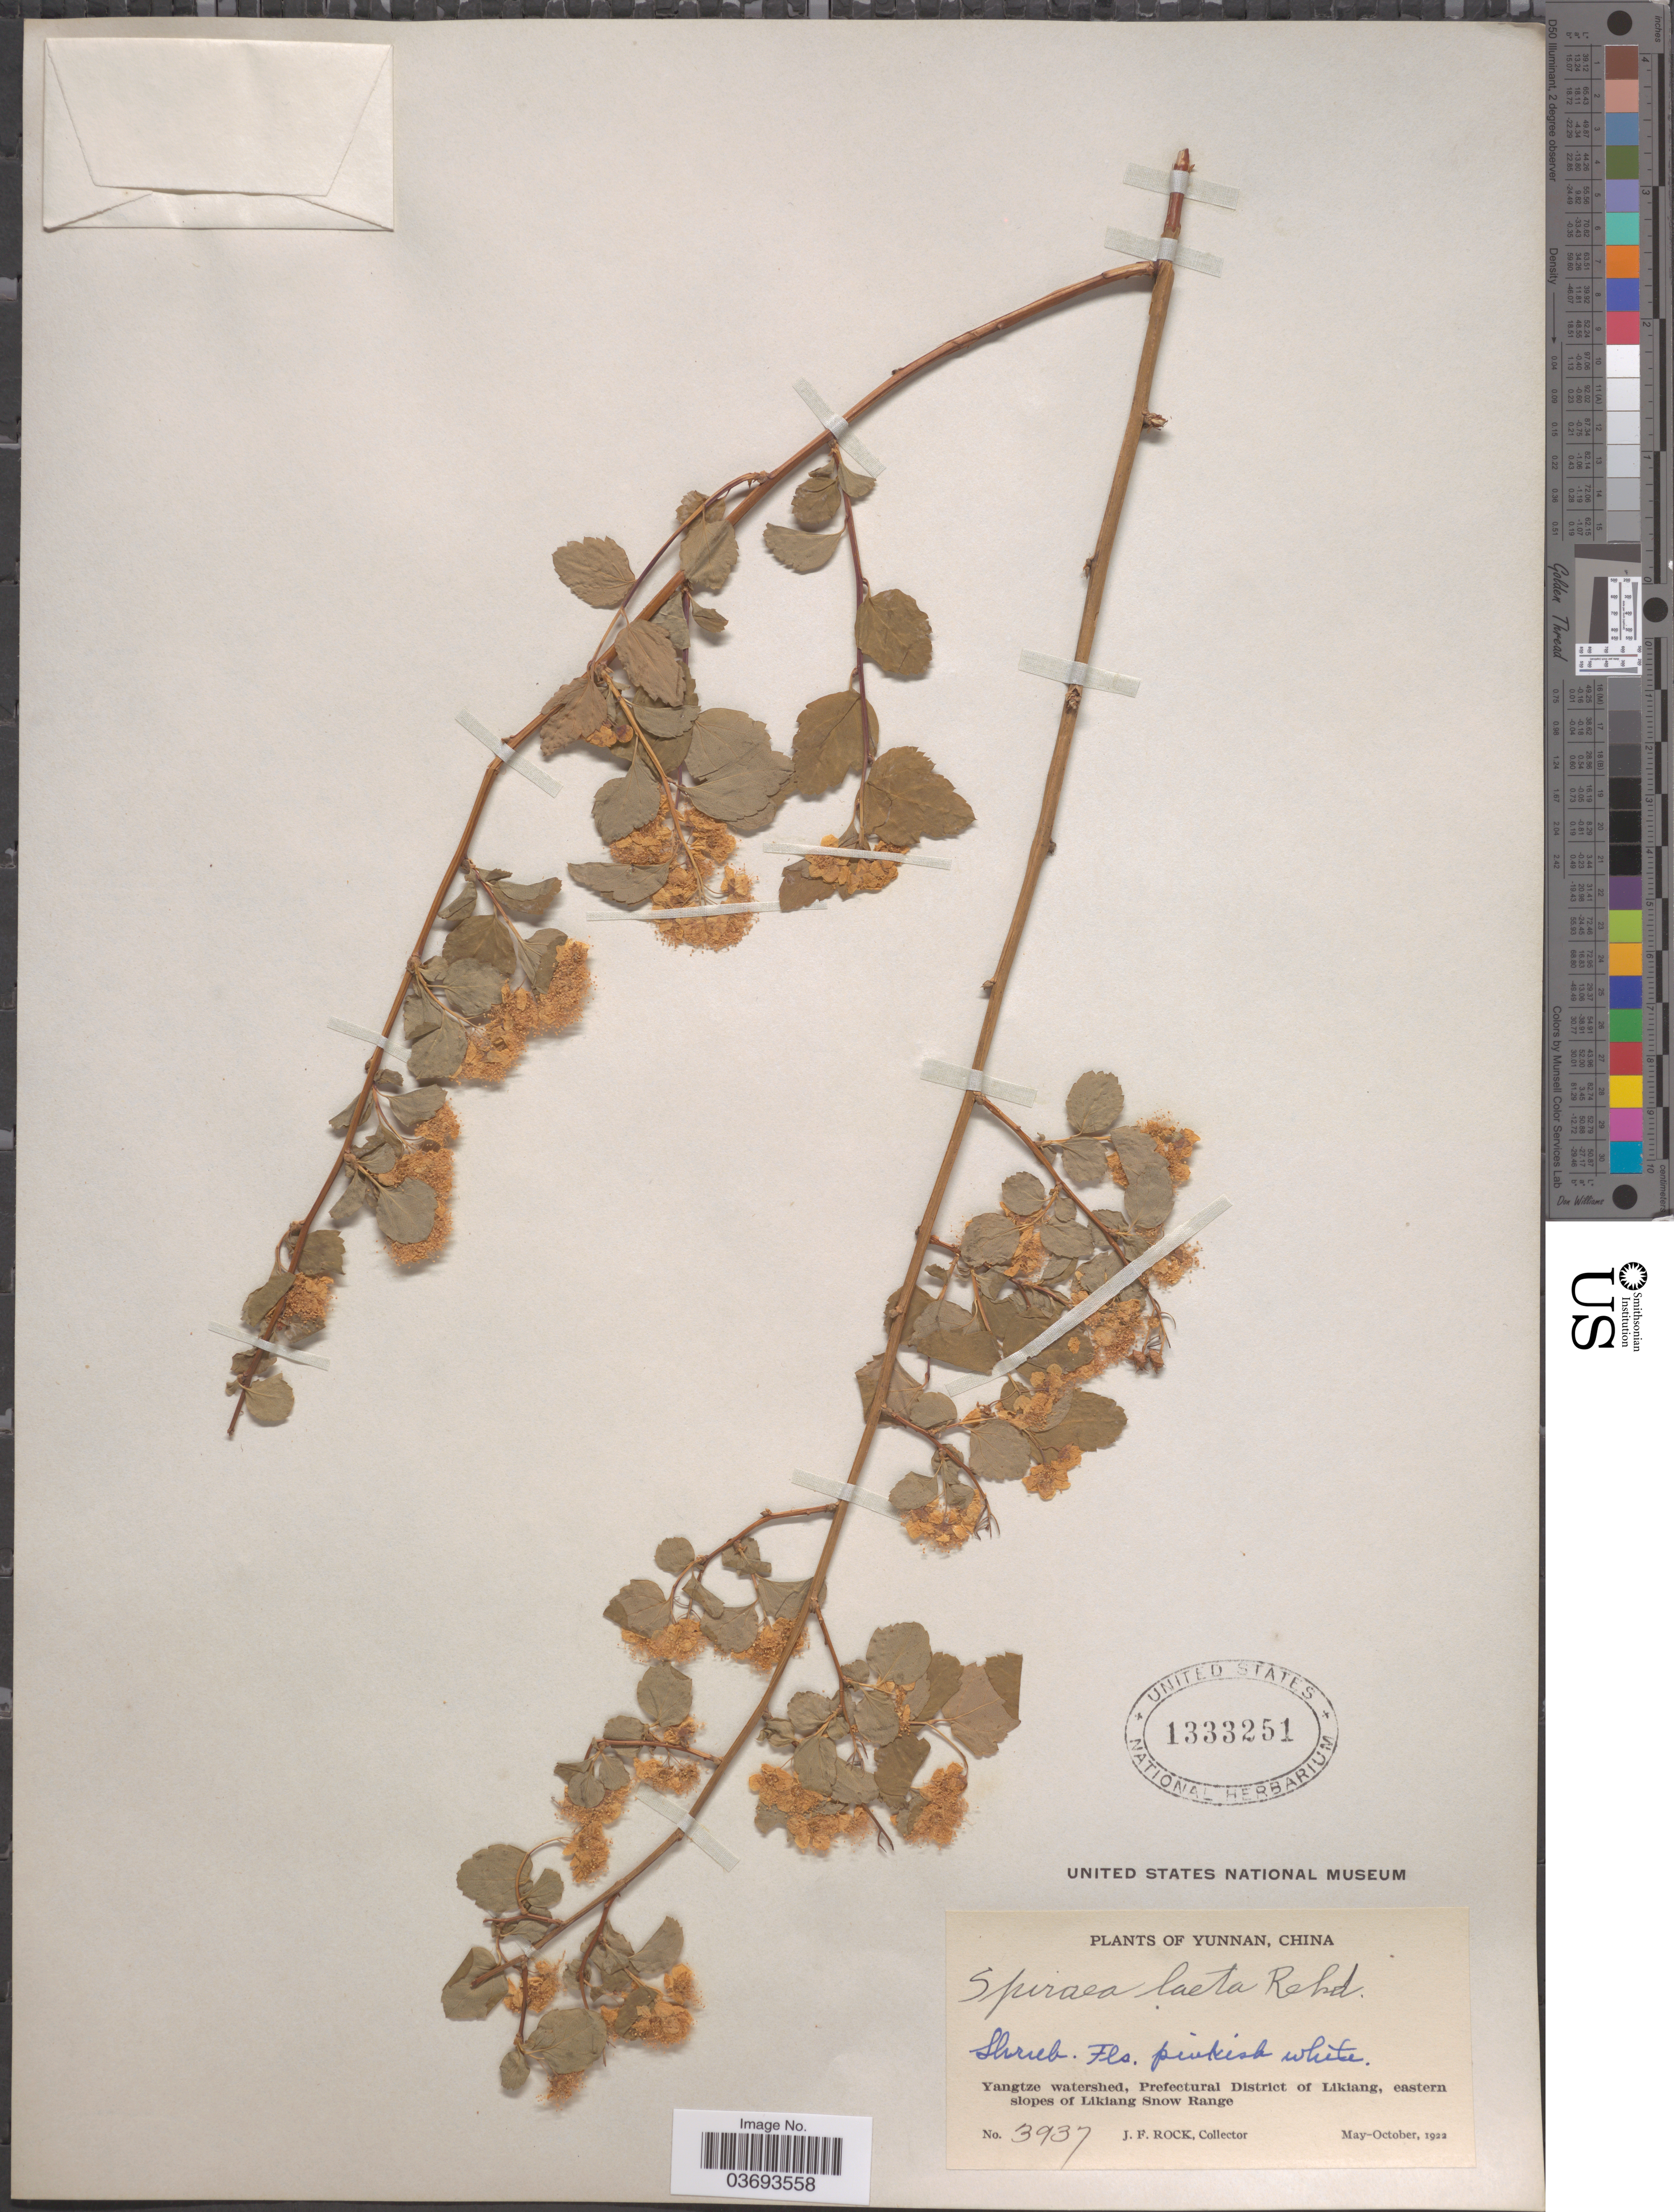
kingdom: Plantae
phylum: Tracheophyta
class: Magnoliopsida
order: Rosales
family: Rosaceae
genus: Spiraea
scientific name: Spiraea laeta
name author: Rehder in Sarg.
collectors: J. Rock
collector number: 3937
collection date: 1922-05/1922-10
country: China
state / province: Yunnan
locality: Yangtze watershed, Prefectural District of Likiang, eastern slopes of Likiang Snow Range.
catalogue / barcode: US 1333251